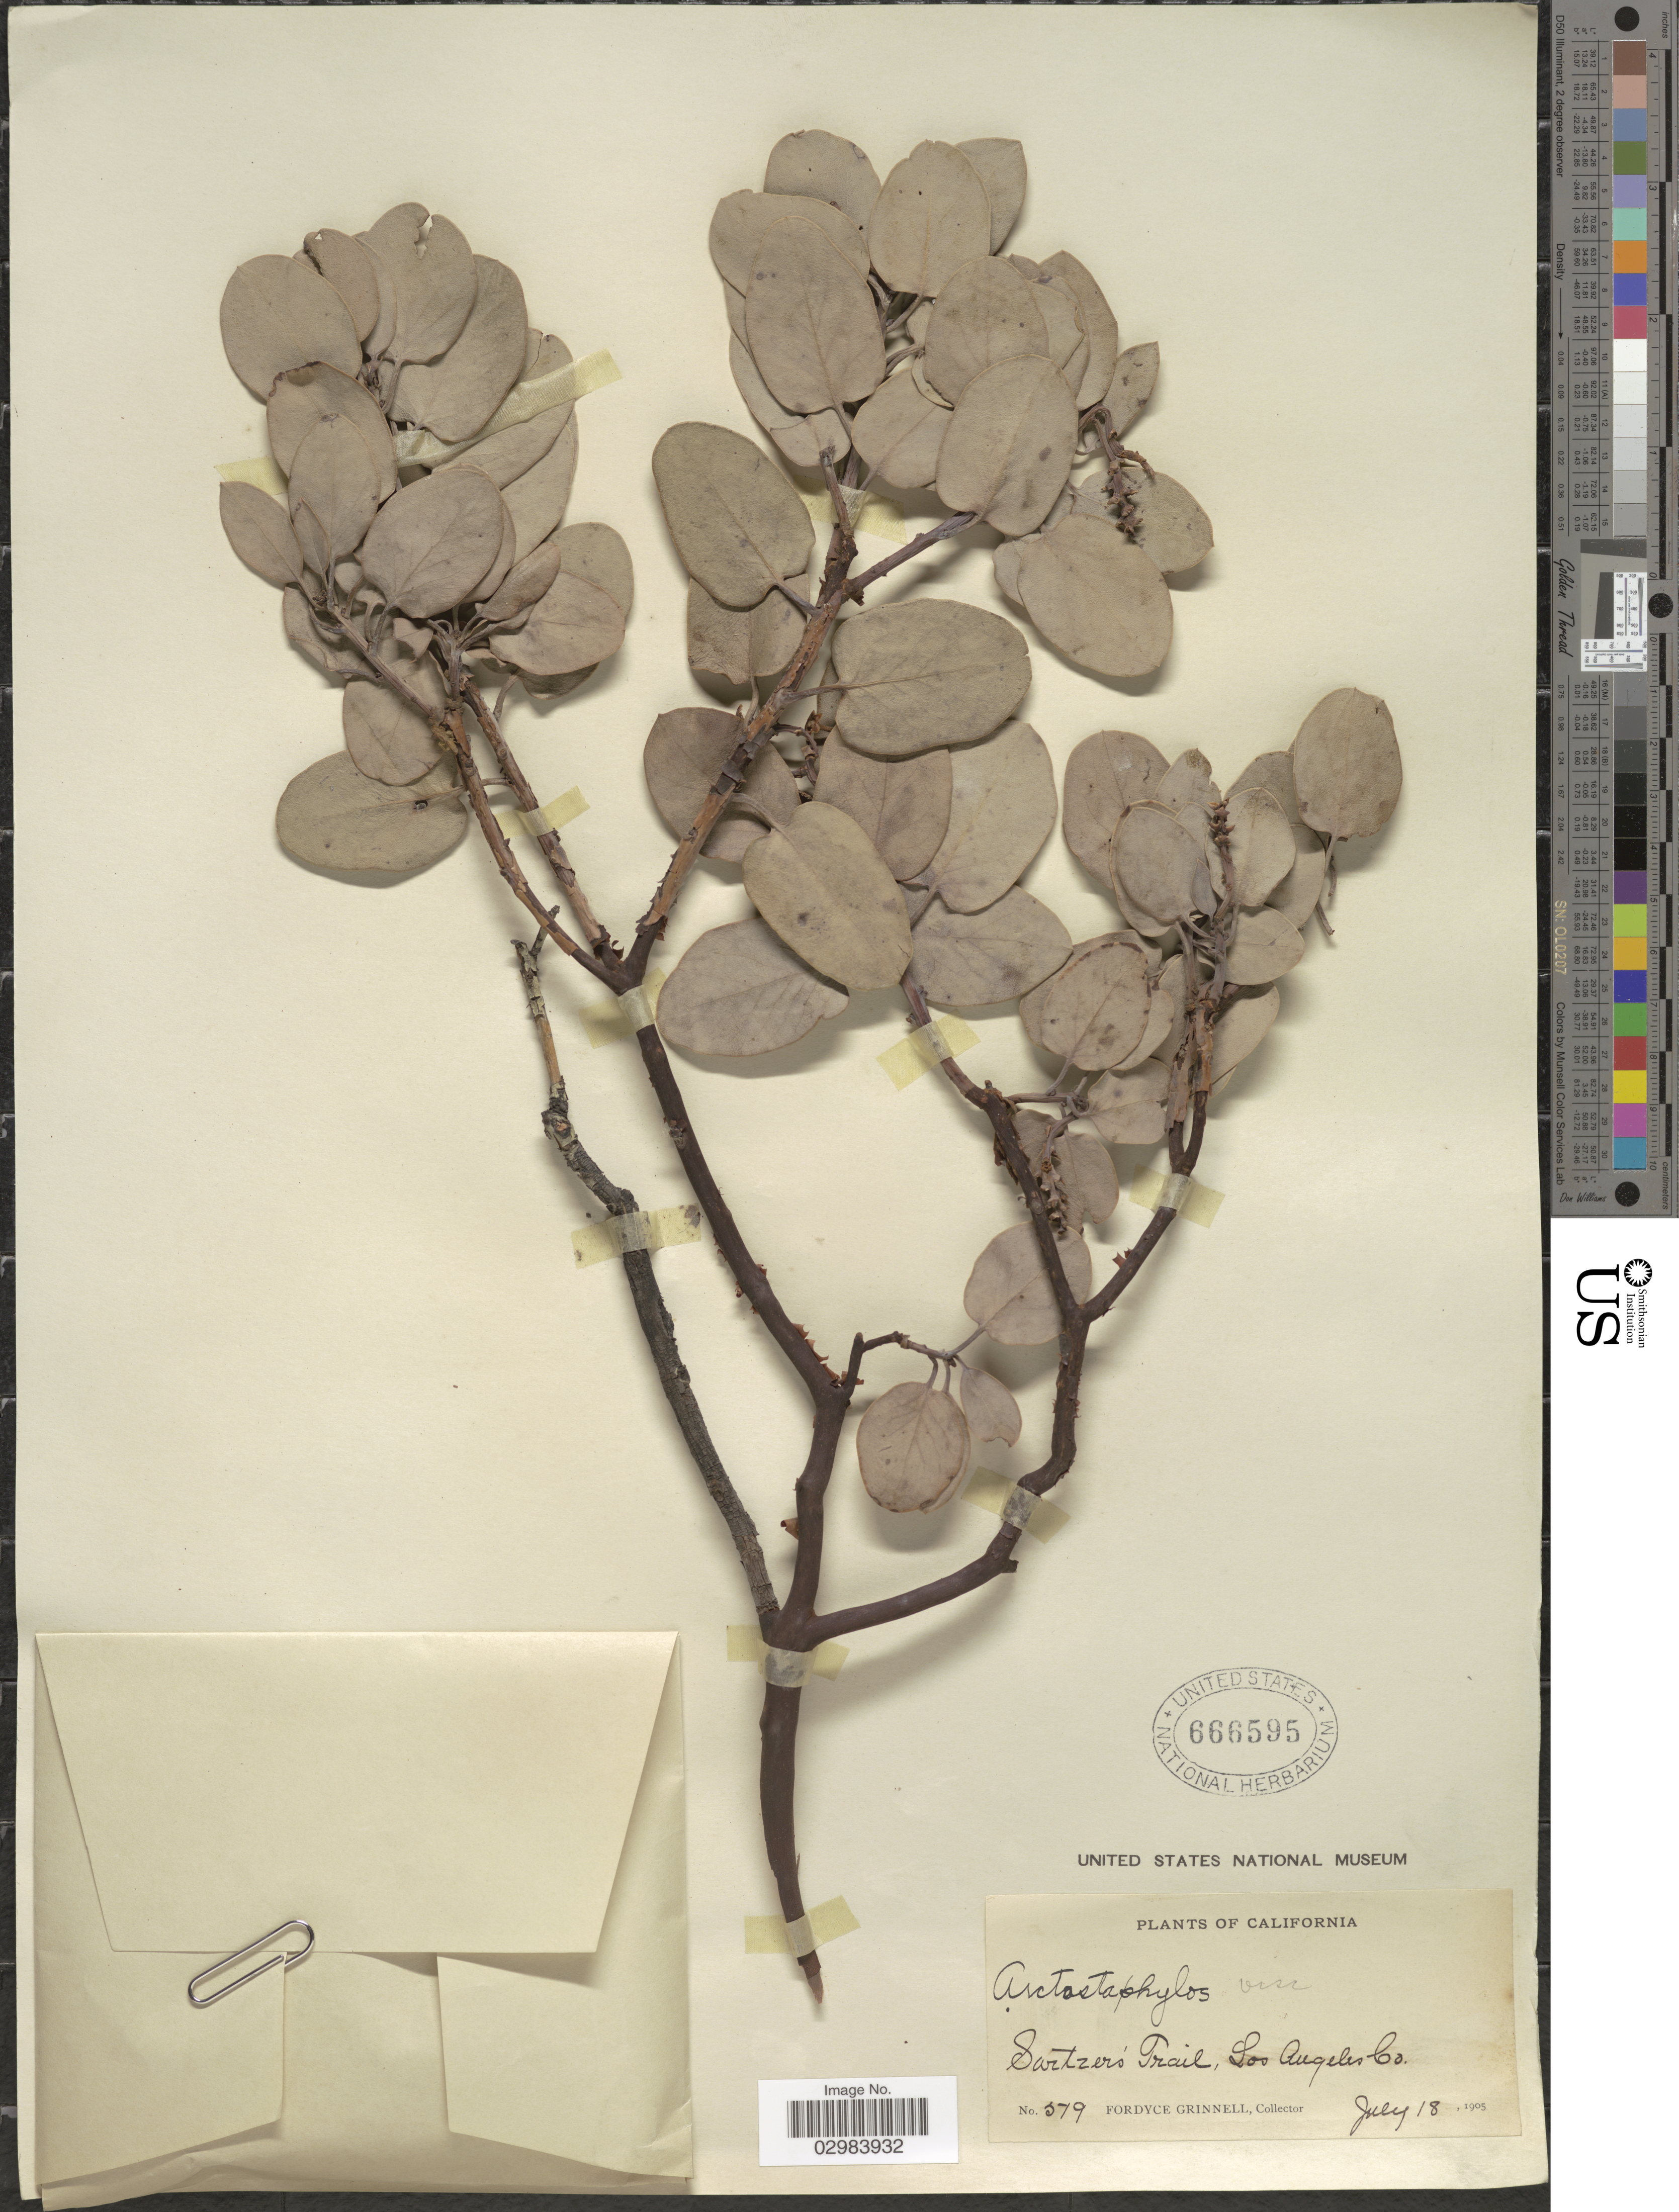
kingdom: Plantae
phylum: Tracheophyta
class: Magnoliopsida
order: Ericales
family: Ericaceae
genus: Arctostaphylos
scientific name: Arctostaphylos glauca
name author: Lindl.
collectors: F. Grinnell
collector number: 519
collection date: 1905-07-18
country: United States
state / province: California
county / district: Los Angeles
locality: Switzer's Trail, Los Angeles Co.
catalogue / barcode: US 666595